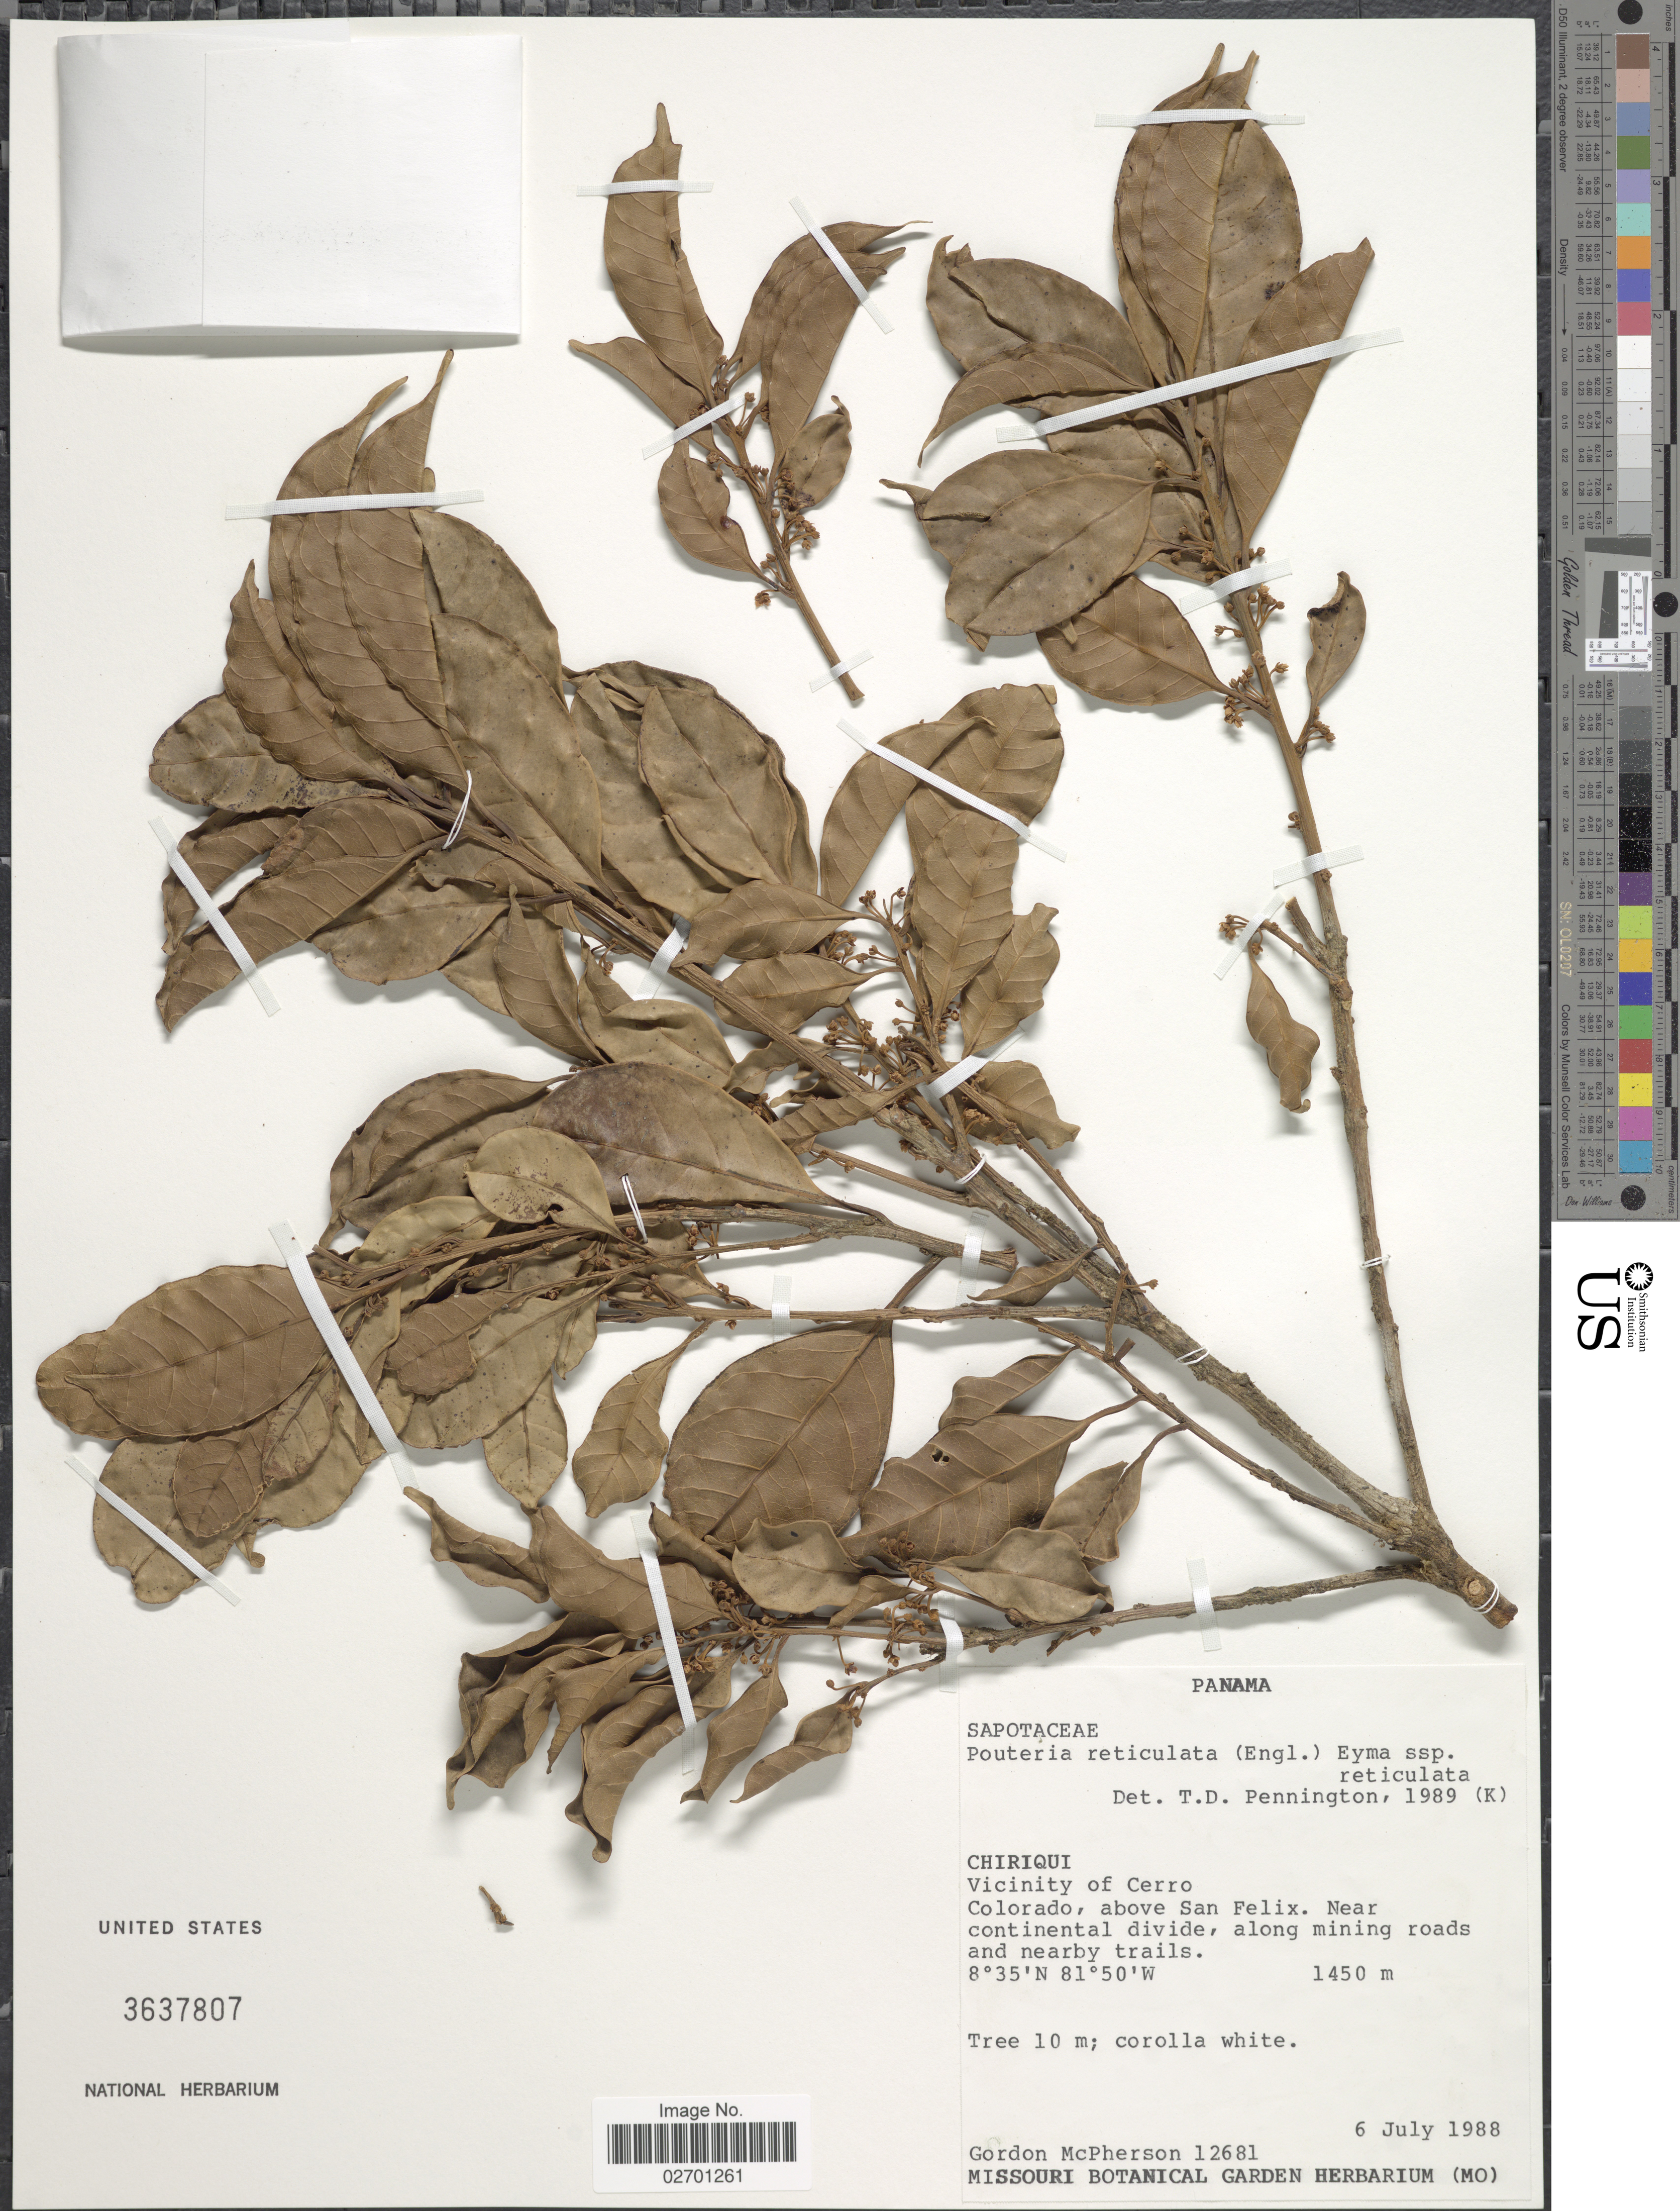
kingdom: Plantae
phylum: Tracheophyta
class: Magnoliopsida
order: Ericales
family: Sapotaceae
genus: Pouteria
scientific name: Pouteria reticulata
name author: (Engl.) Eyma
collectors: G. D. McPherson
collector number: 12681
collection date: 1988-07-06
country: Panama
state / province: Chiriqui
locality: Vicinity of Cerro, Colorado, above San Felix, near continental divide, along mining roads and nearby trails.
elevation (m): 1450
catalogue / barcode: US 3637807